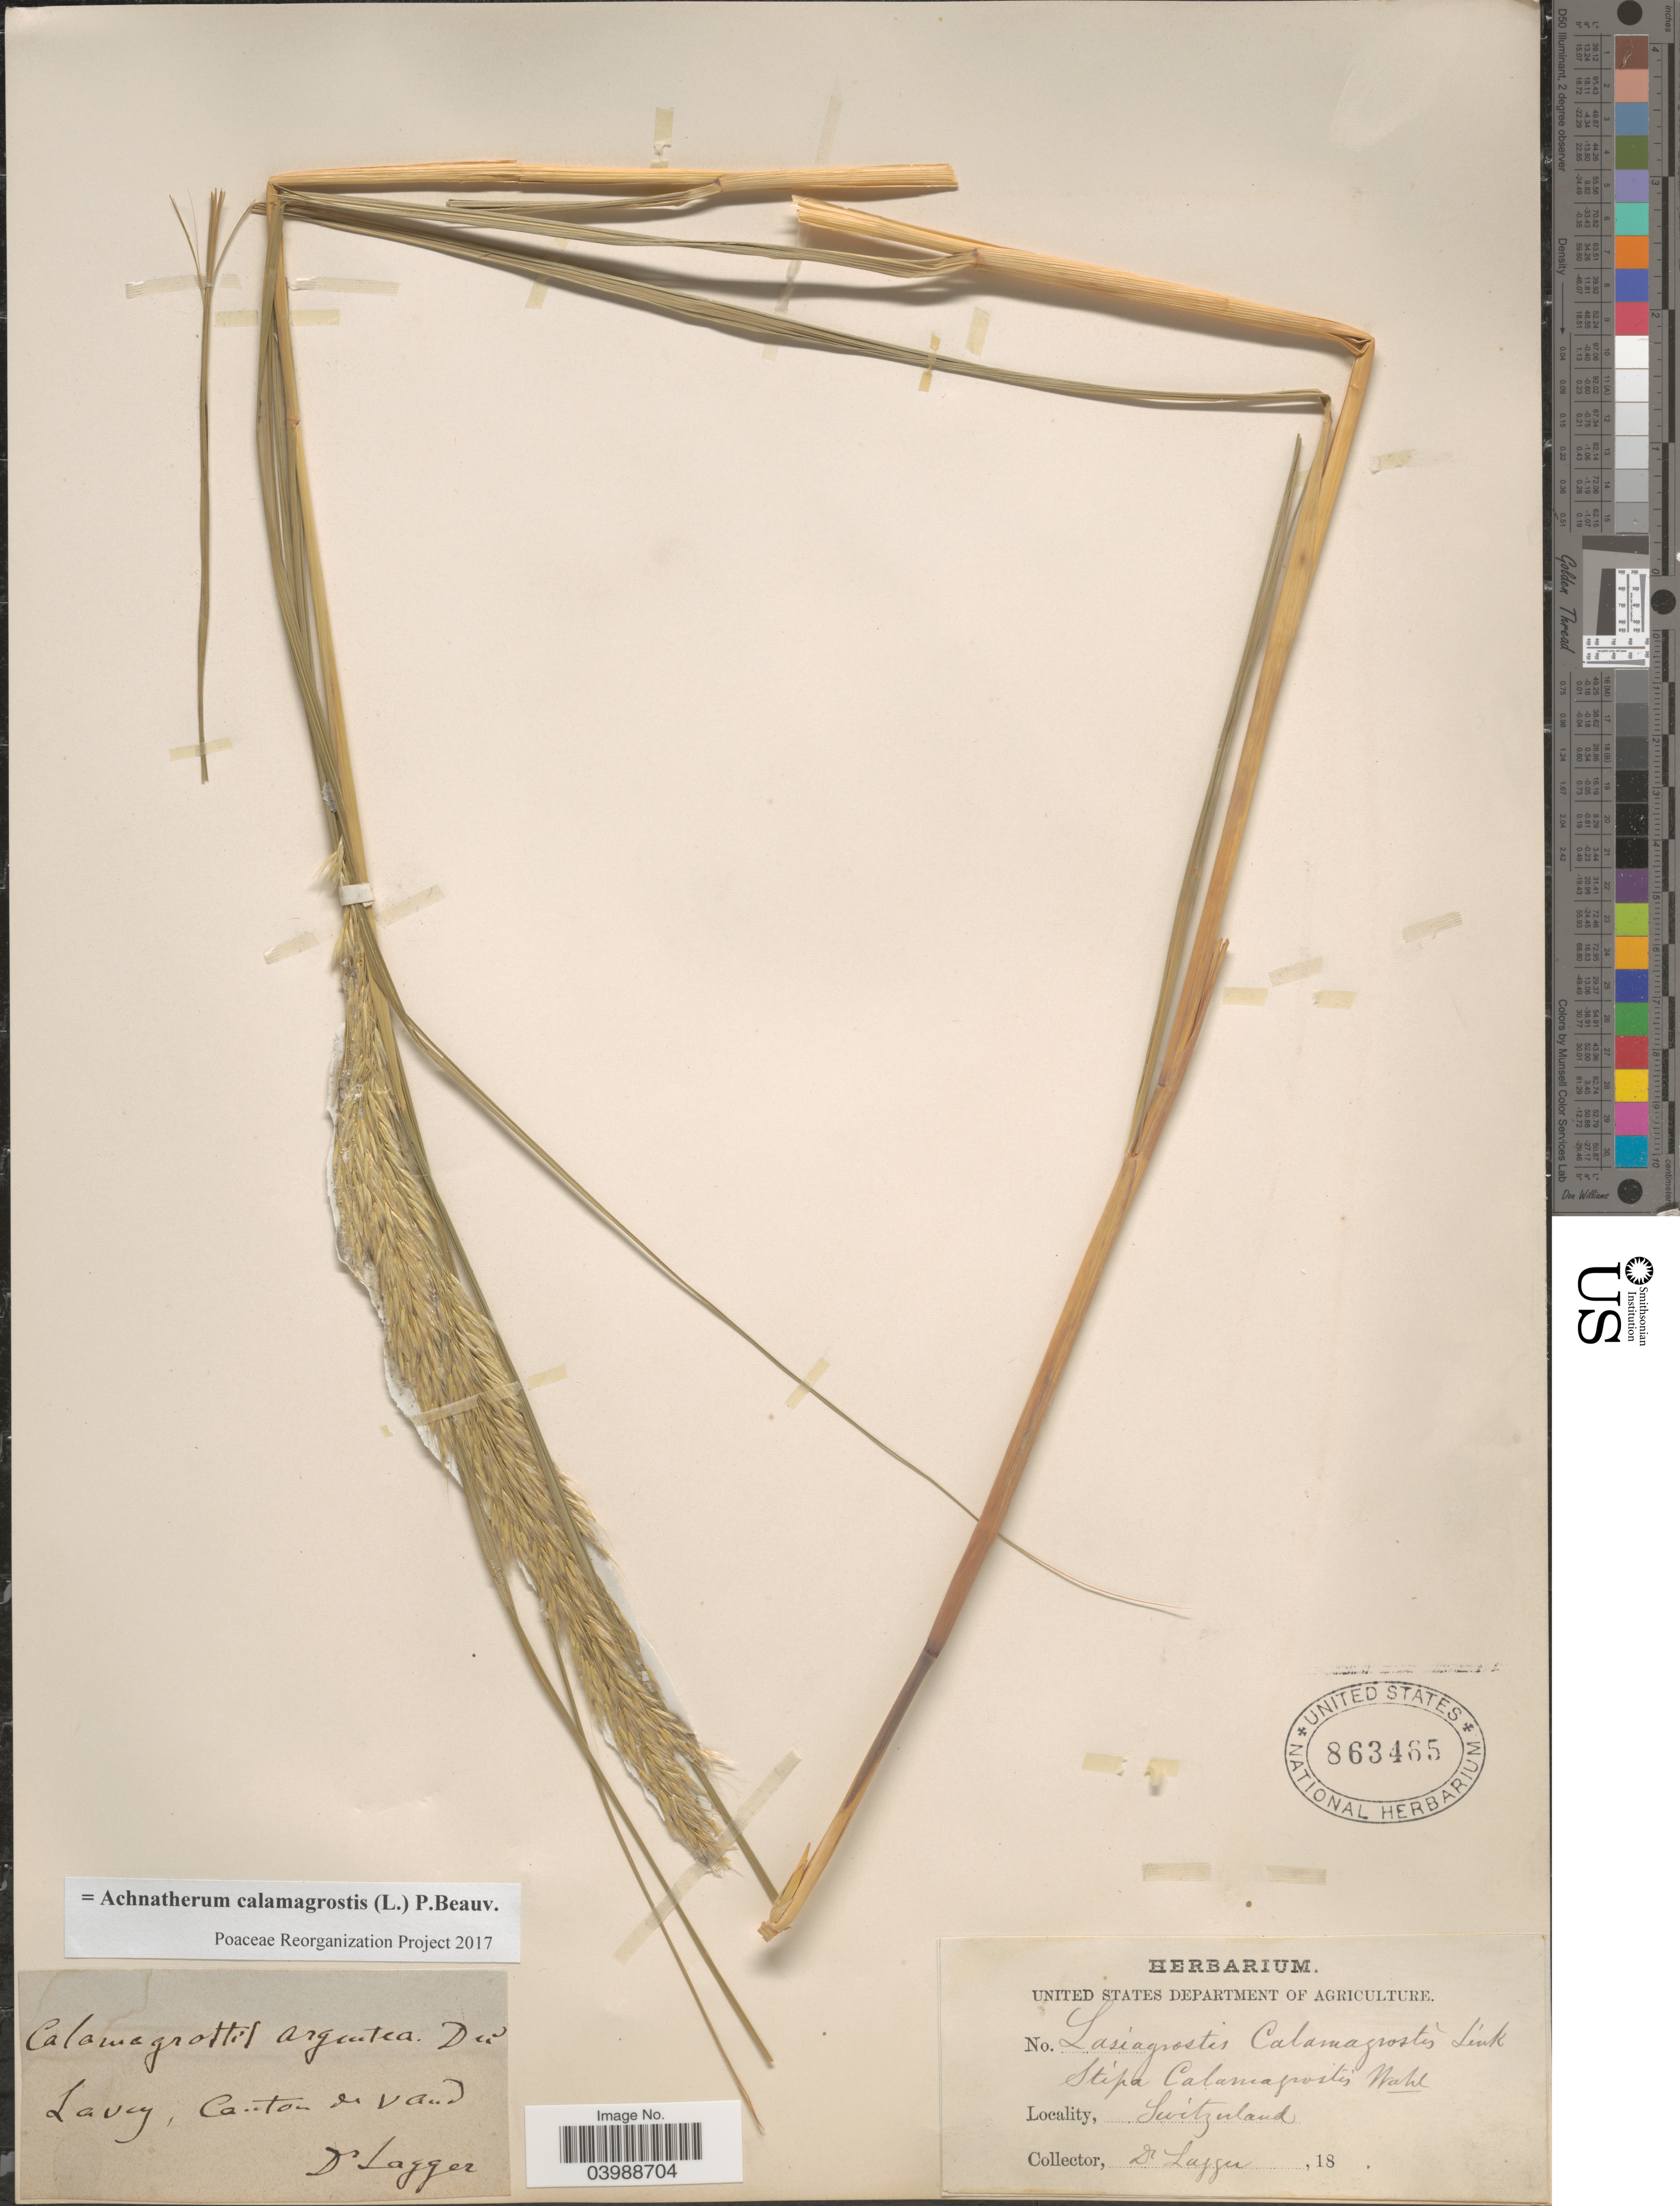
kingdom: Plantae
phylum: Tracheophyta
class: Liliopsida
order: Poales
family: Poaceae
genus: Achnatherum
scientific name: Achnatherum calamagrostis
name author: (L.) P. Beauv.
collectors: F. J. Lagger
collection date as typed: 18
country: Switzerland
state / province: Vaud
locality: Lavey, Canton de Vaud.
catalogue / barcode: US 863465